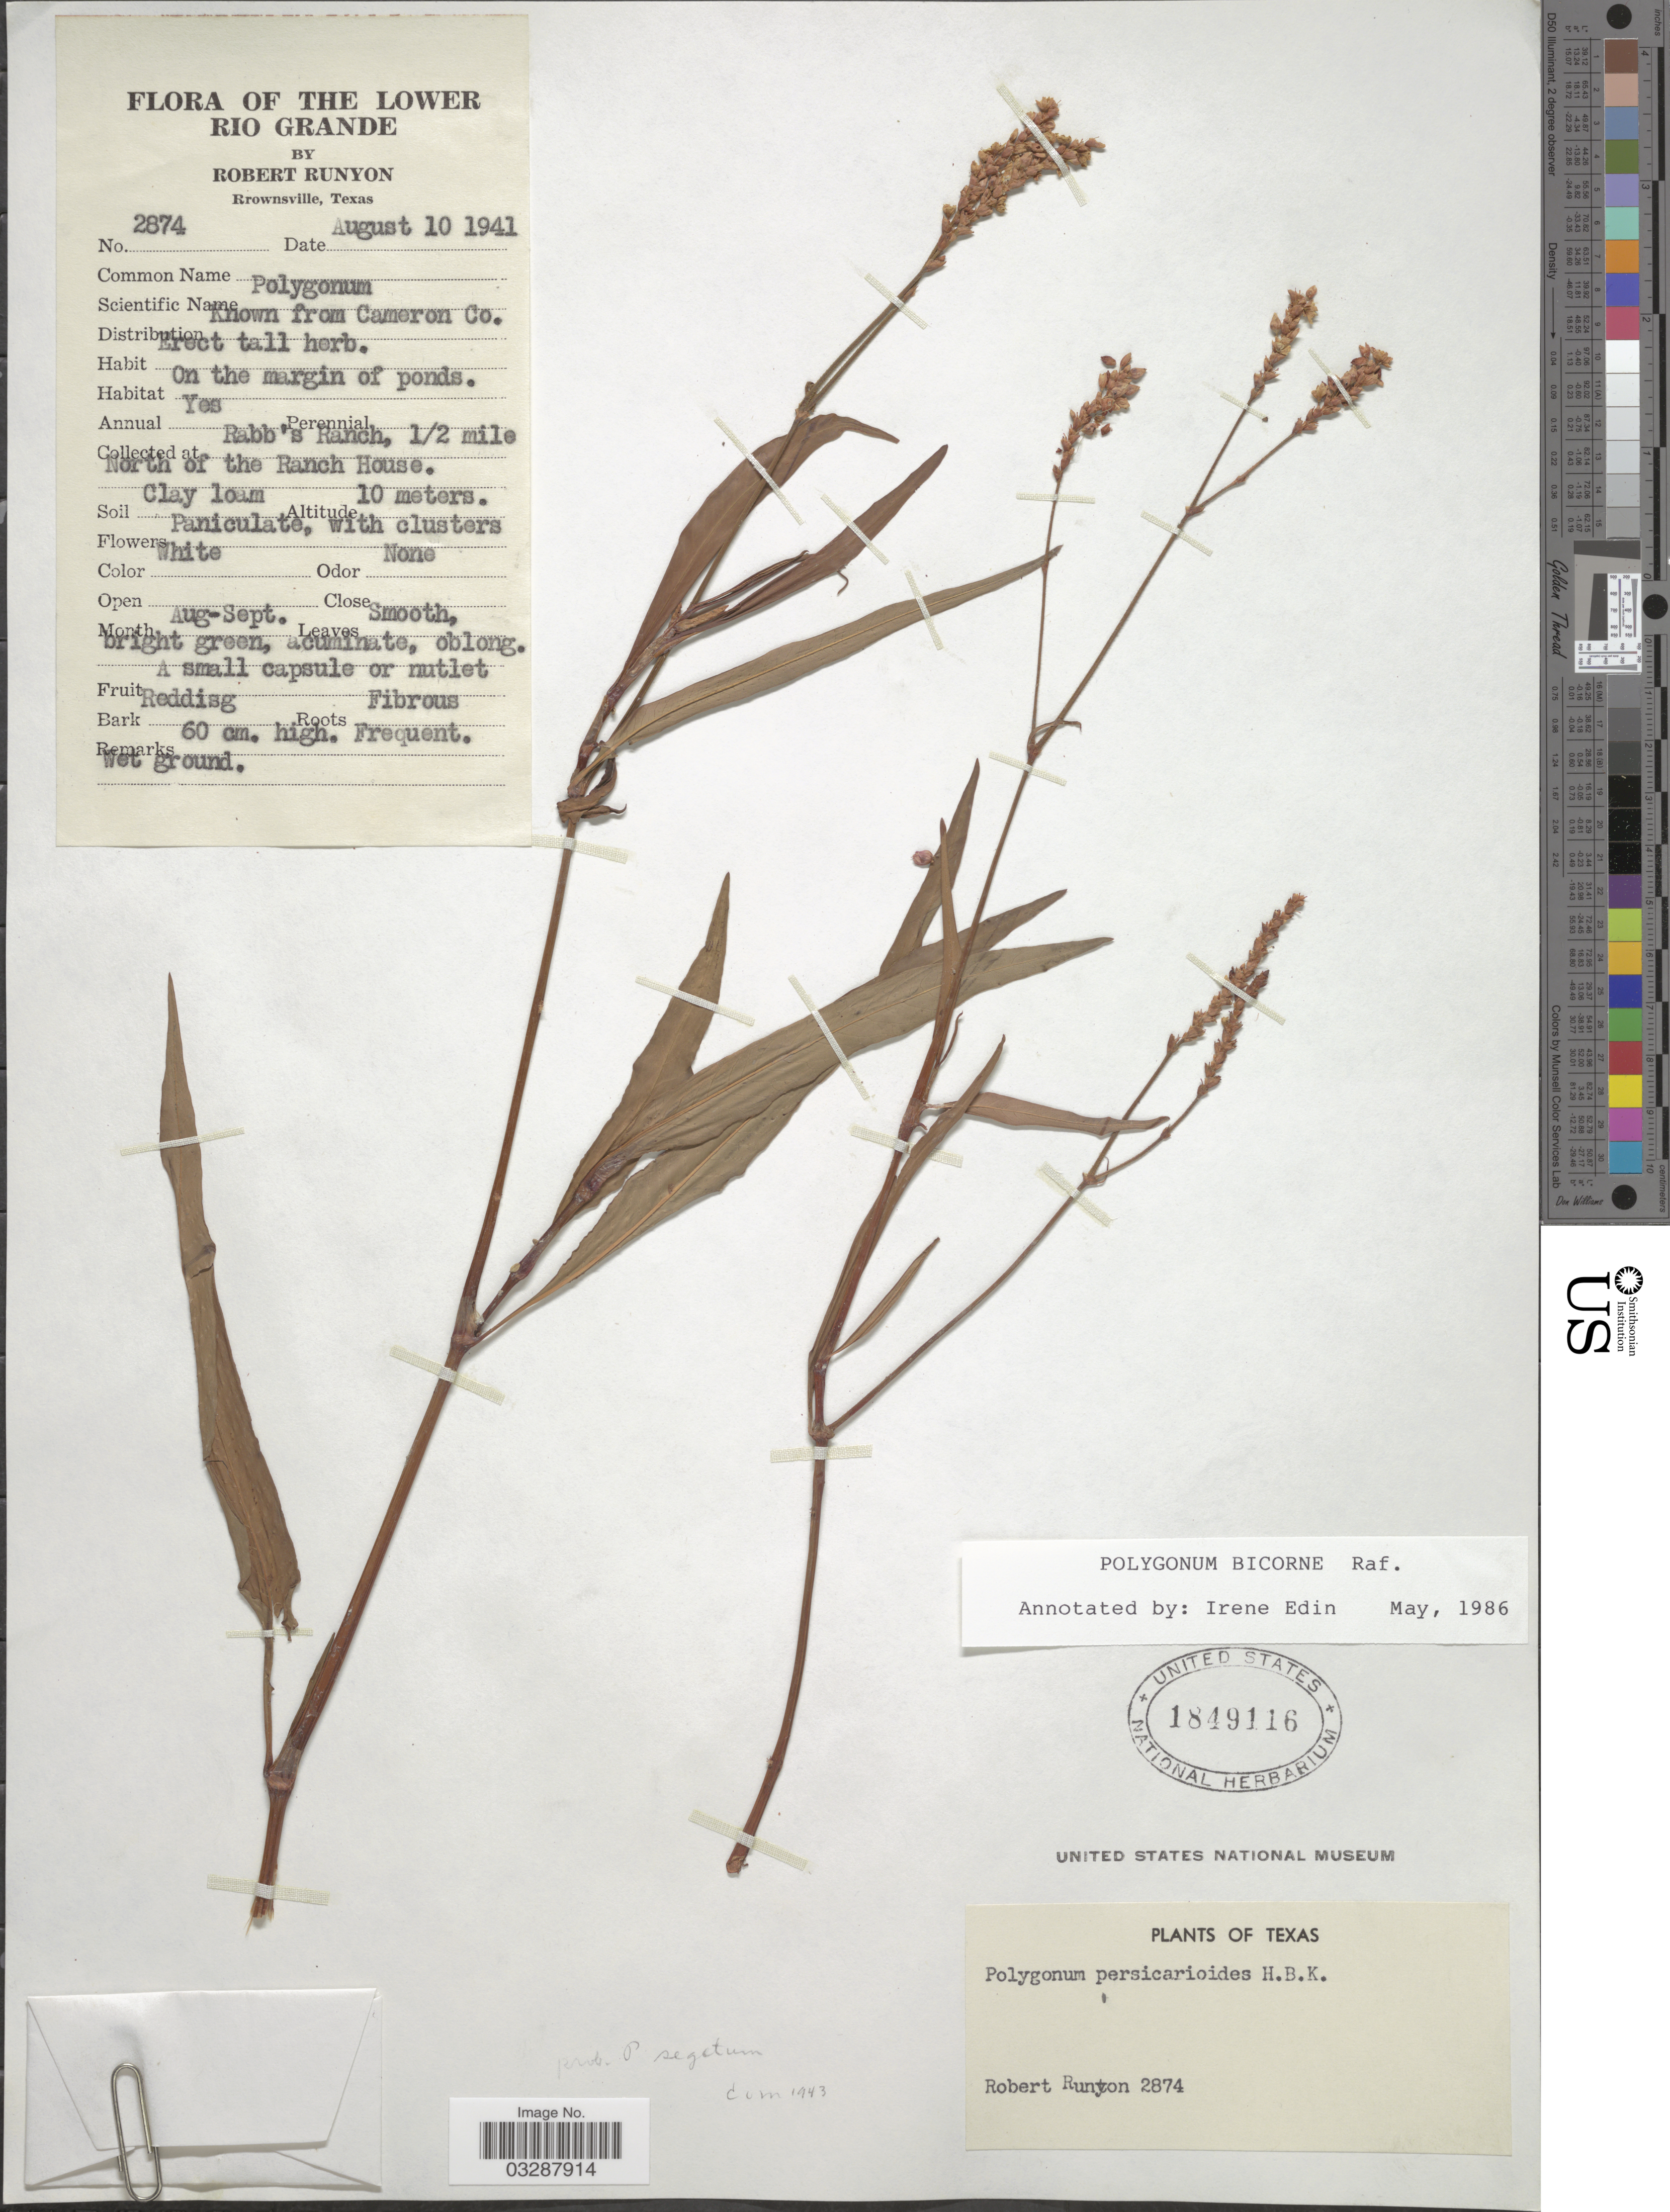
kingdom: Plantae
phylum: Tracheophyta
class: Magnoliopsida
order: Caryophyllales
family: Polygonaceae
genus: Persicaria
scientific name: Persicaria bicornis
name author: (Raf.) Nieuwl.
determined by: Atha, D. E.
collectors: R. Runyon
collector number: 2874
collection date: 1941-08-10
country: United States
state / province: Texas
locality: Rabb's Ranch, ½ mile North of the Ranch House.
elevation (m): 10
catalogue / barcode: US 1849116